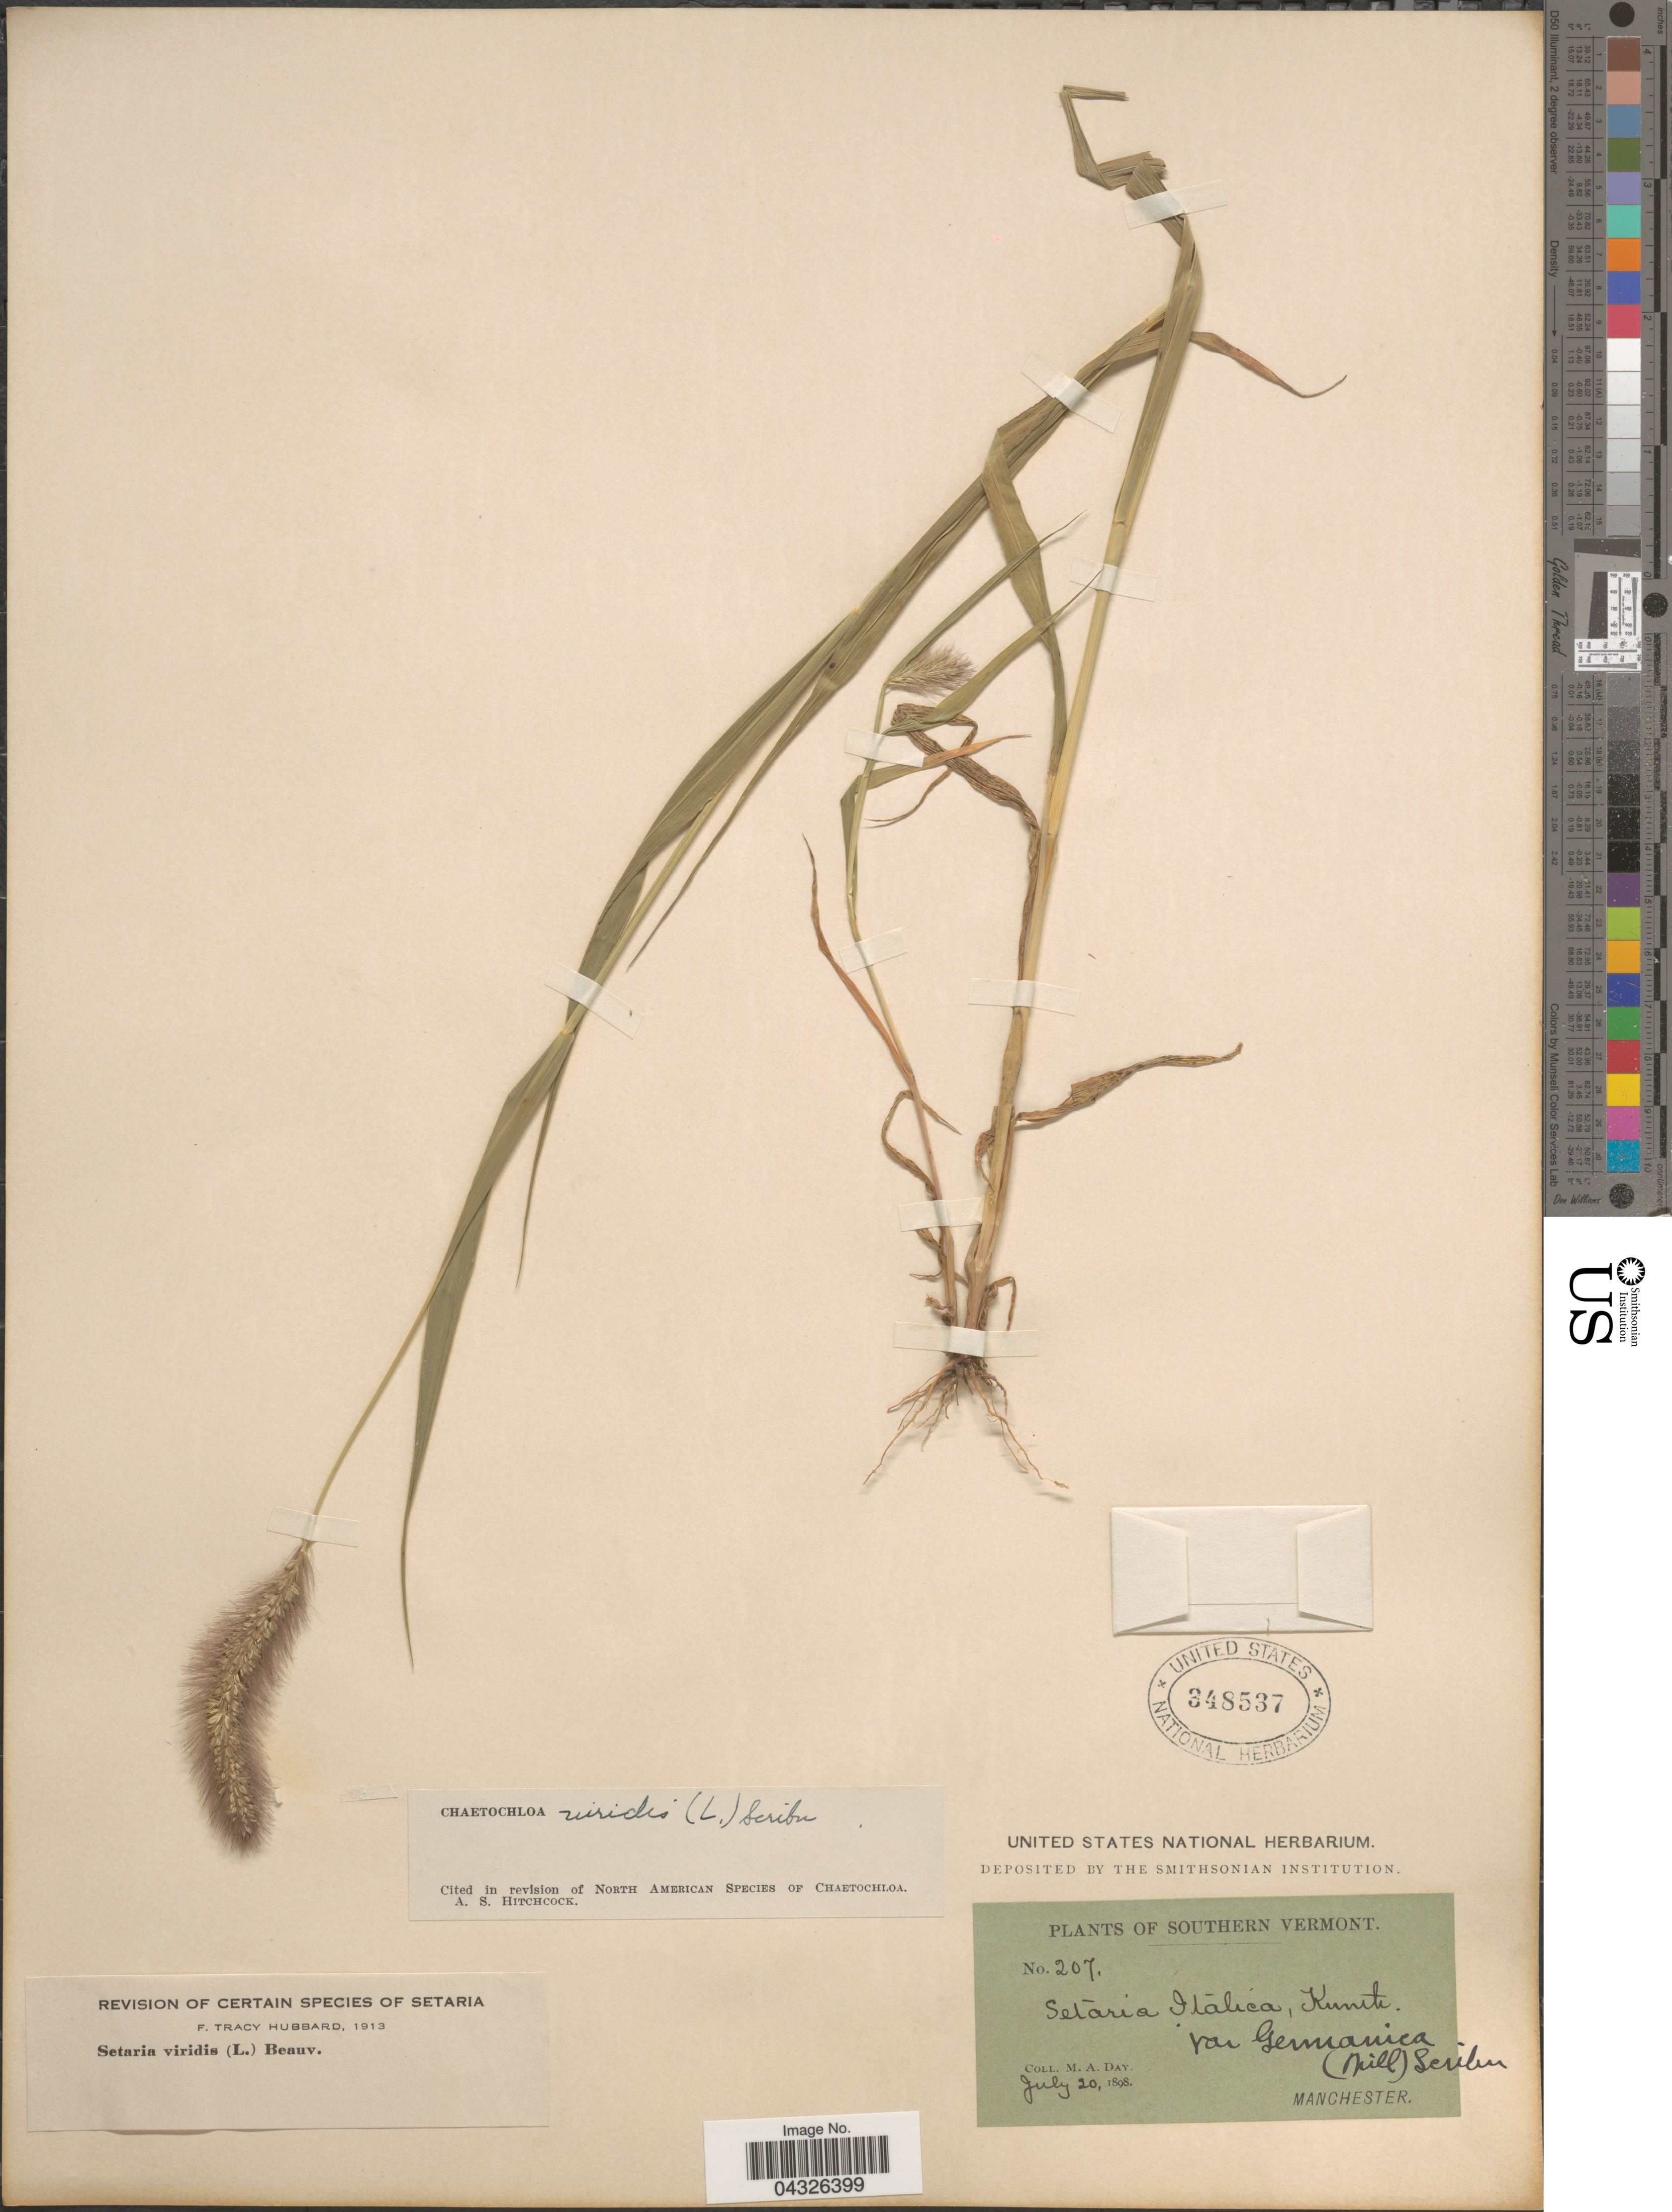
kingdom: Plantae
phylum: Tracheophyta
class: Liliopsida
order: Poales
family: Poaceae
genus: Setaria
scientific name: Setaria viridis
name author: (L.) P. Beauv.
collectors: M. Day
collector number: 207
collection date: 1898-07-20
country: United States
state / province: Vermont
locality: Southern Vermont. Manchester.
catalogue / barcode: US 348537